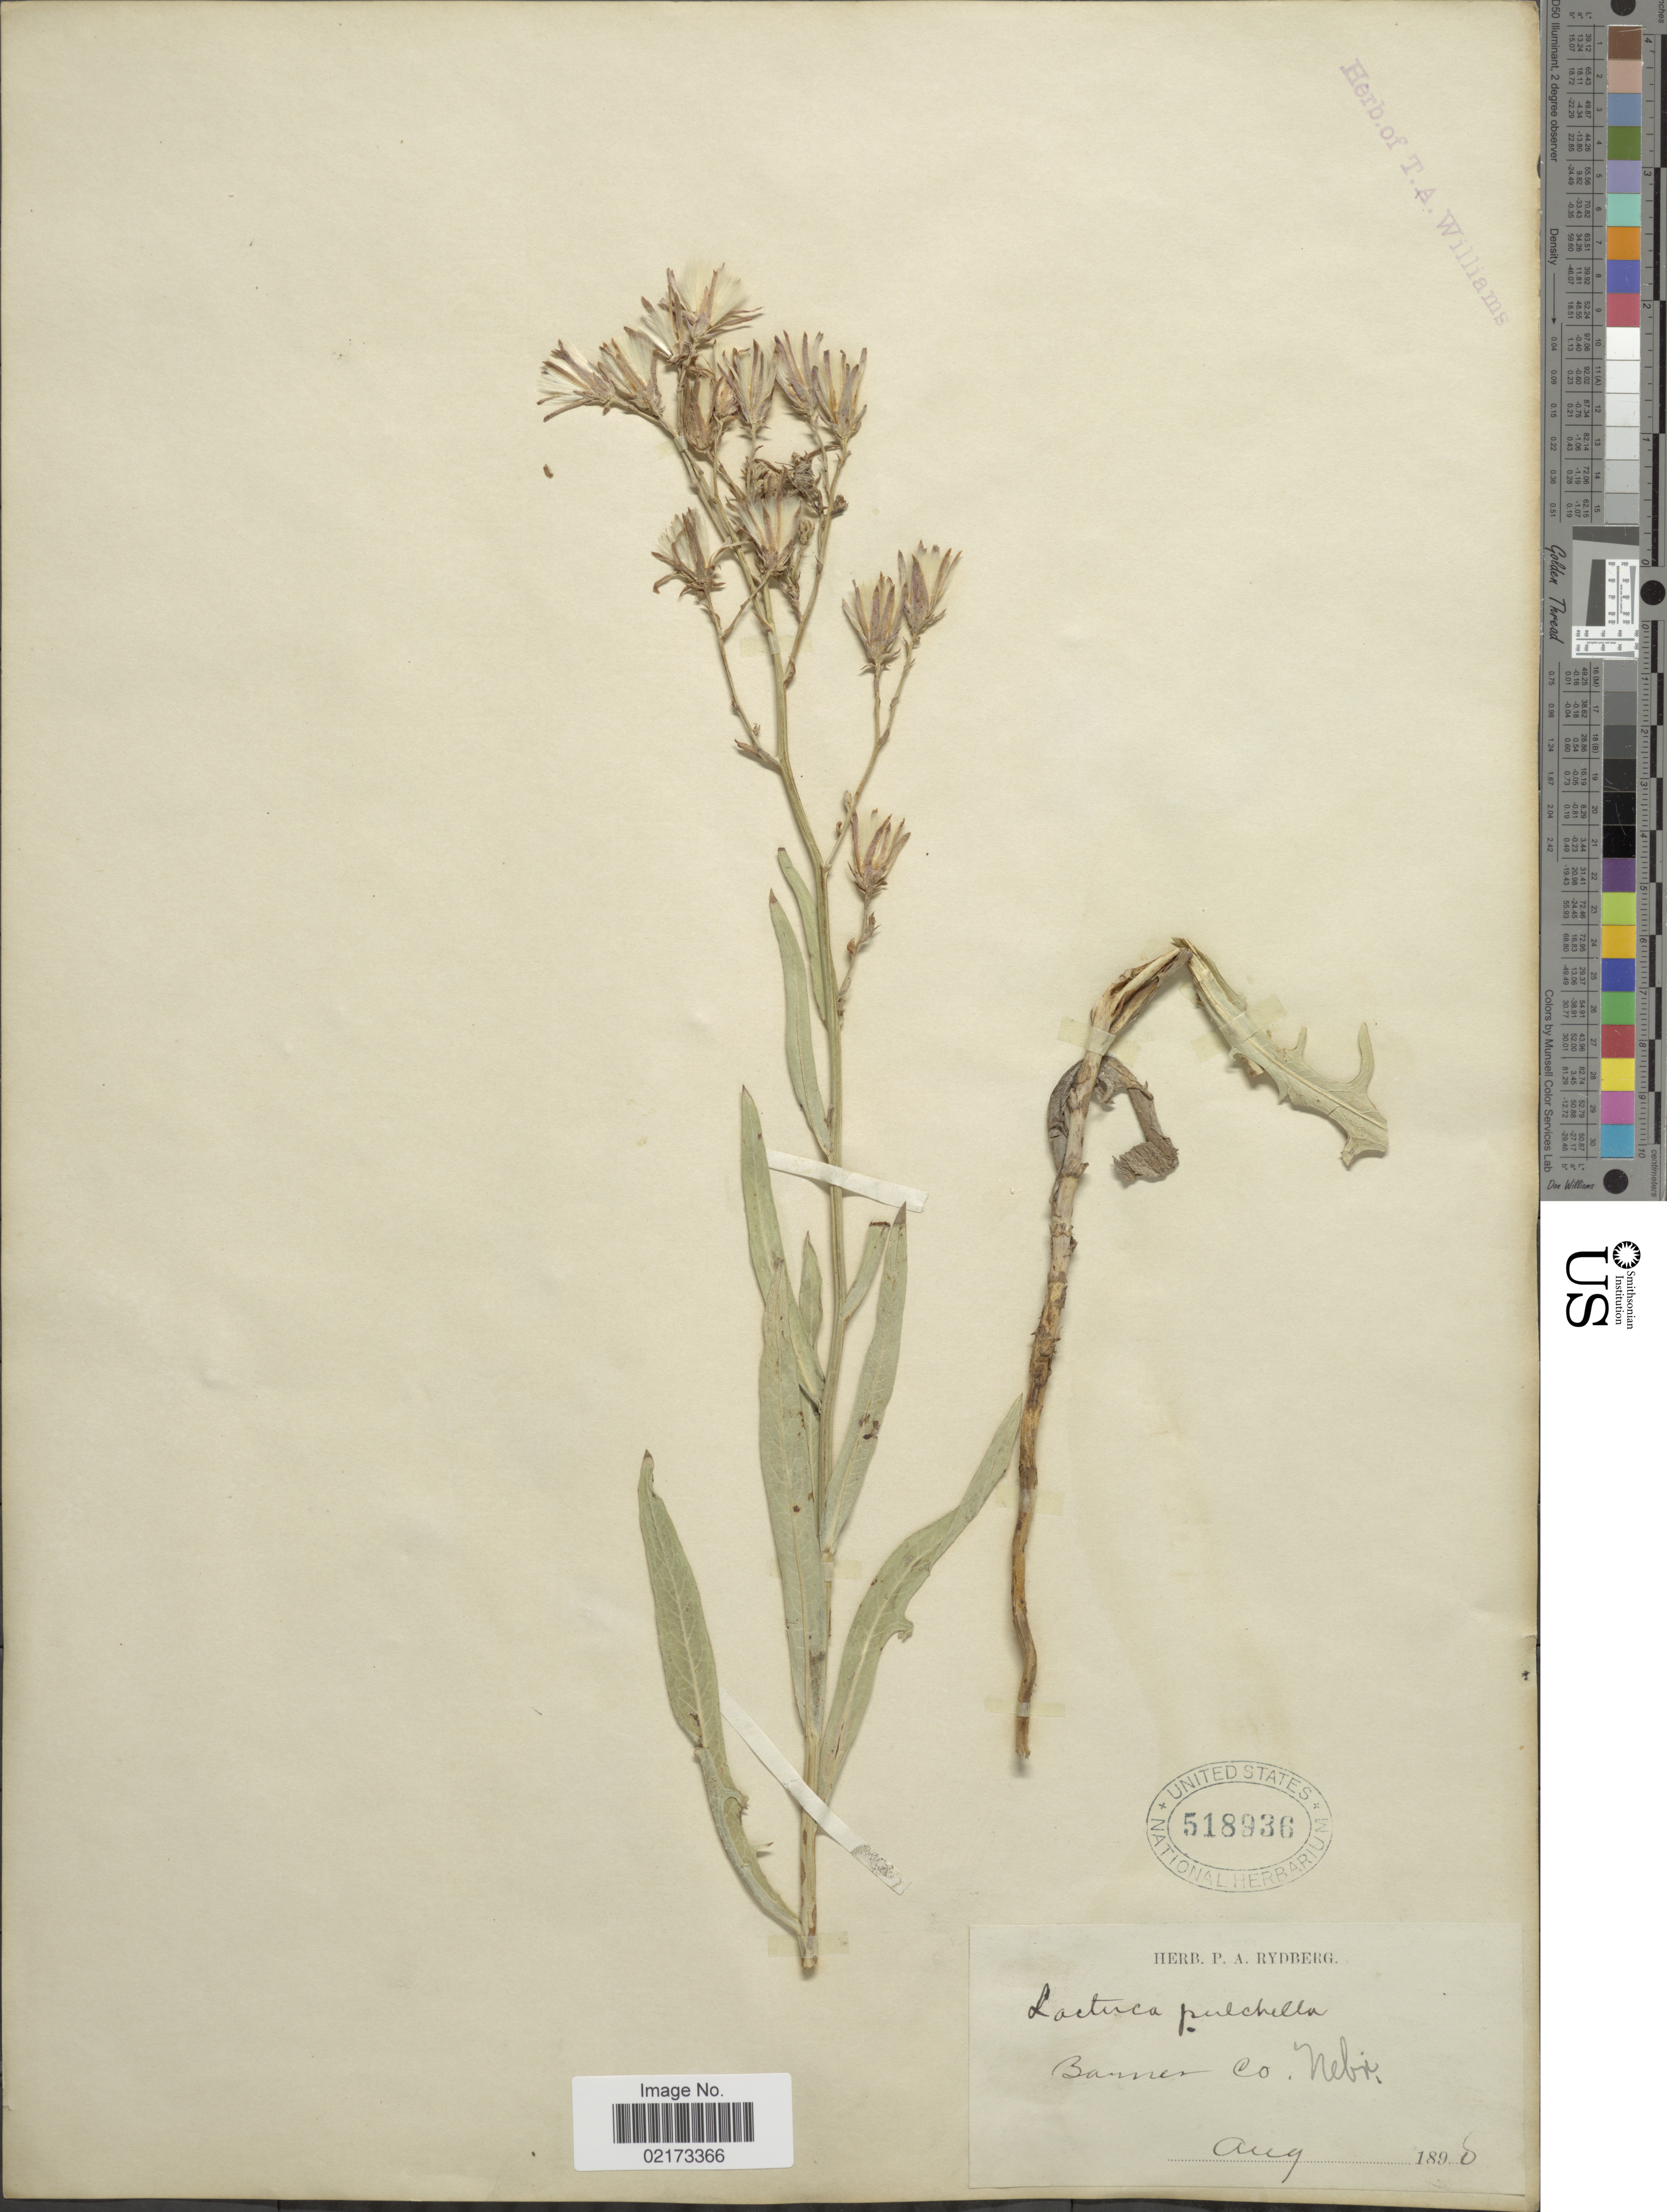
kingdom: Plantae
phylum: Tracheophyta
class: Magnoliopsida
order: Asterales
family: Asteraceae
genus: Lactuca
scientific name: Lactuca tatarica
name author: (L.) C.A. Mey.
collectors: ex herb. P. A. Rydberg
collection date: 1898-08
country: United States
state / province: Nebraska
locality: Barnes Co., Nebr.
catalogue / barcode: US 518936